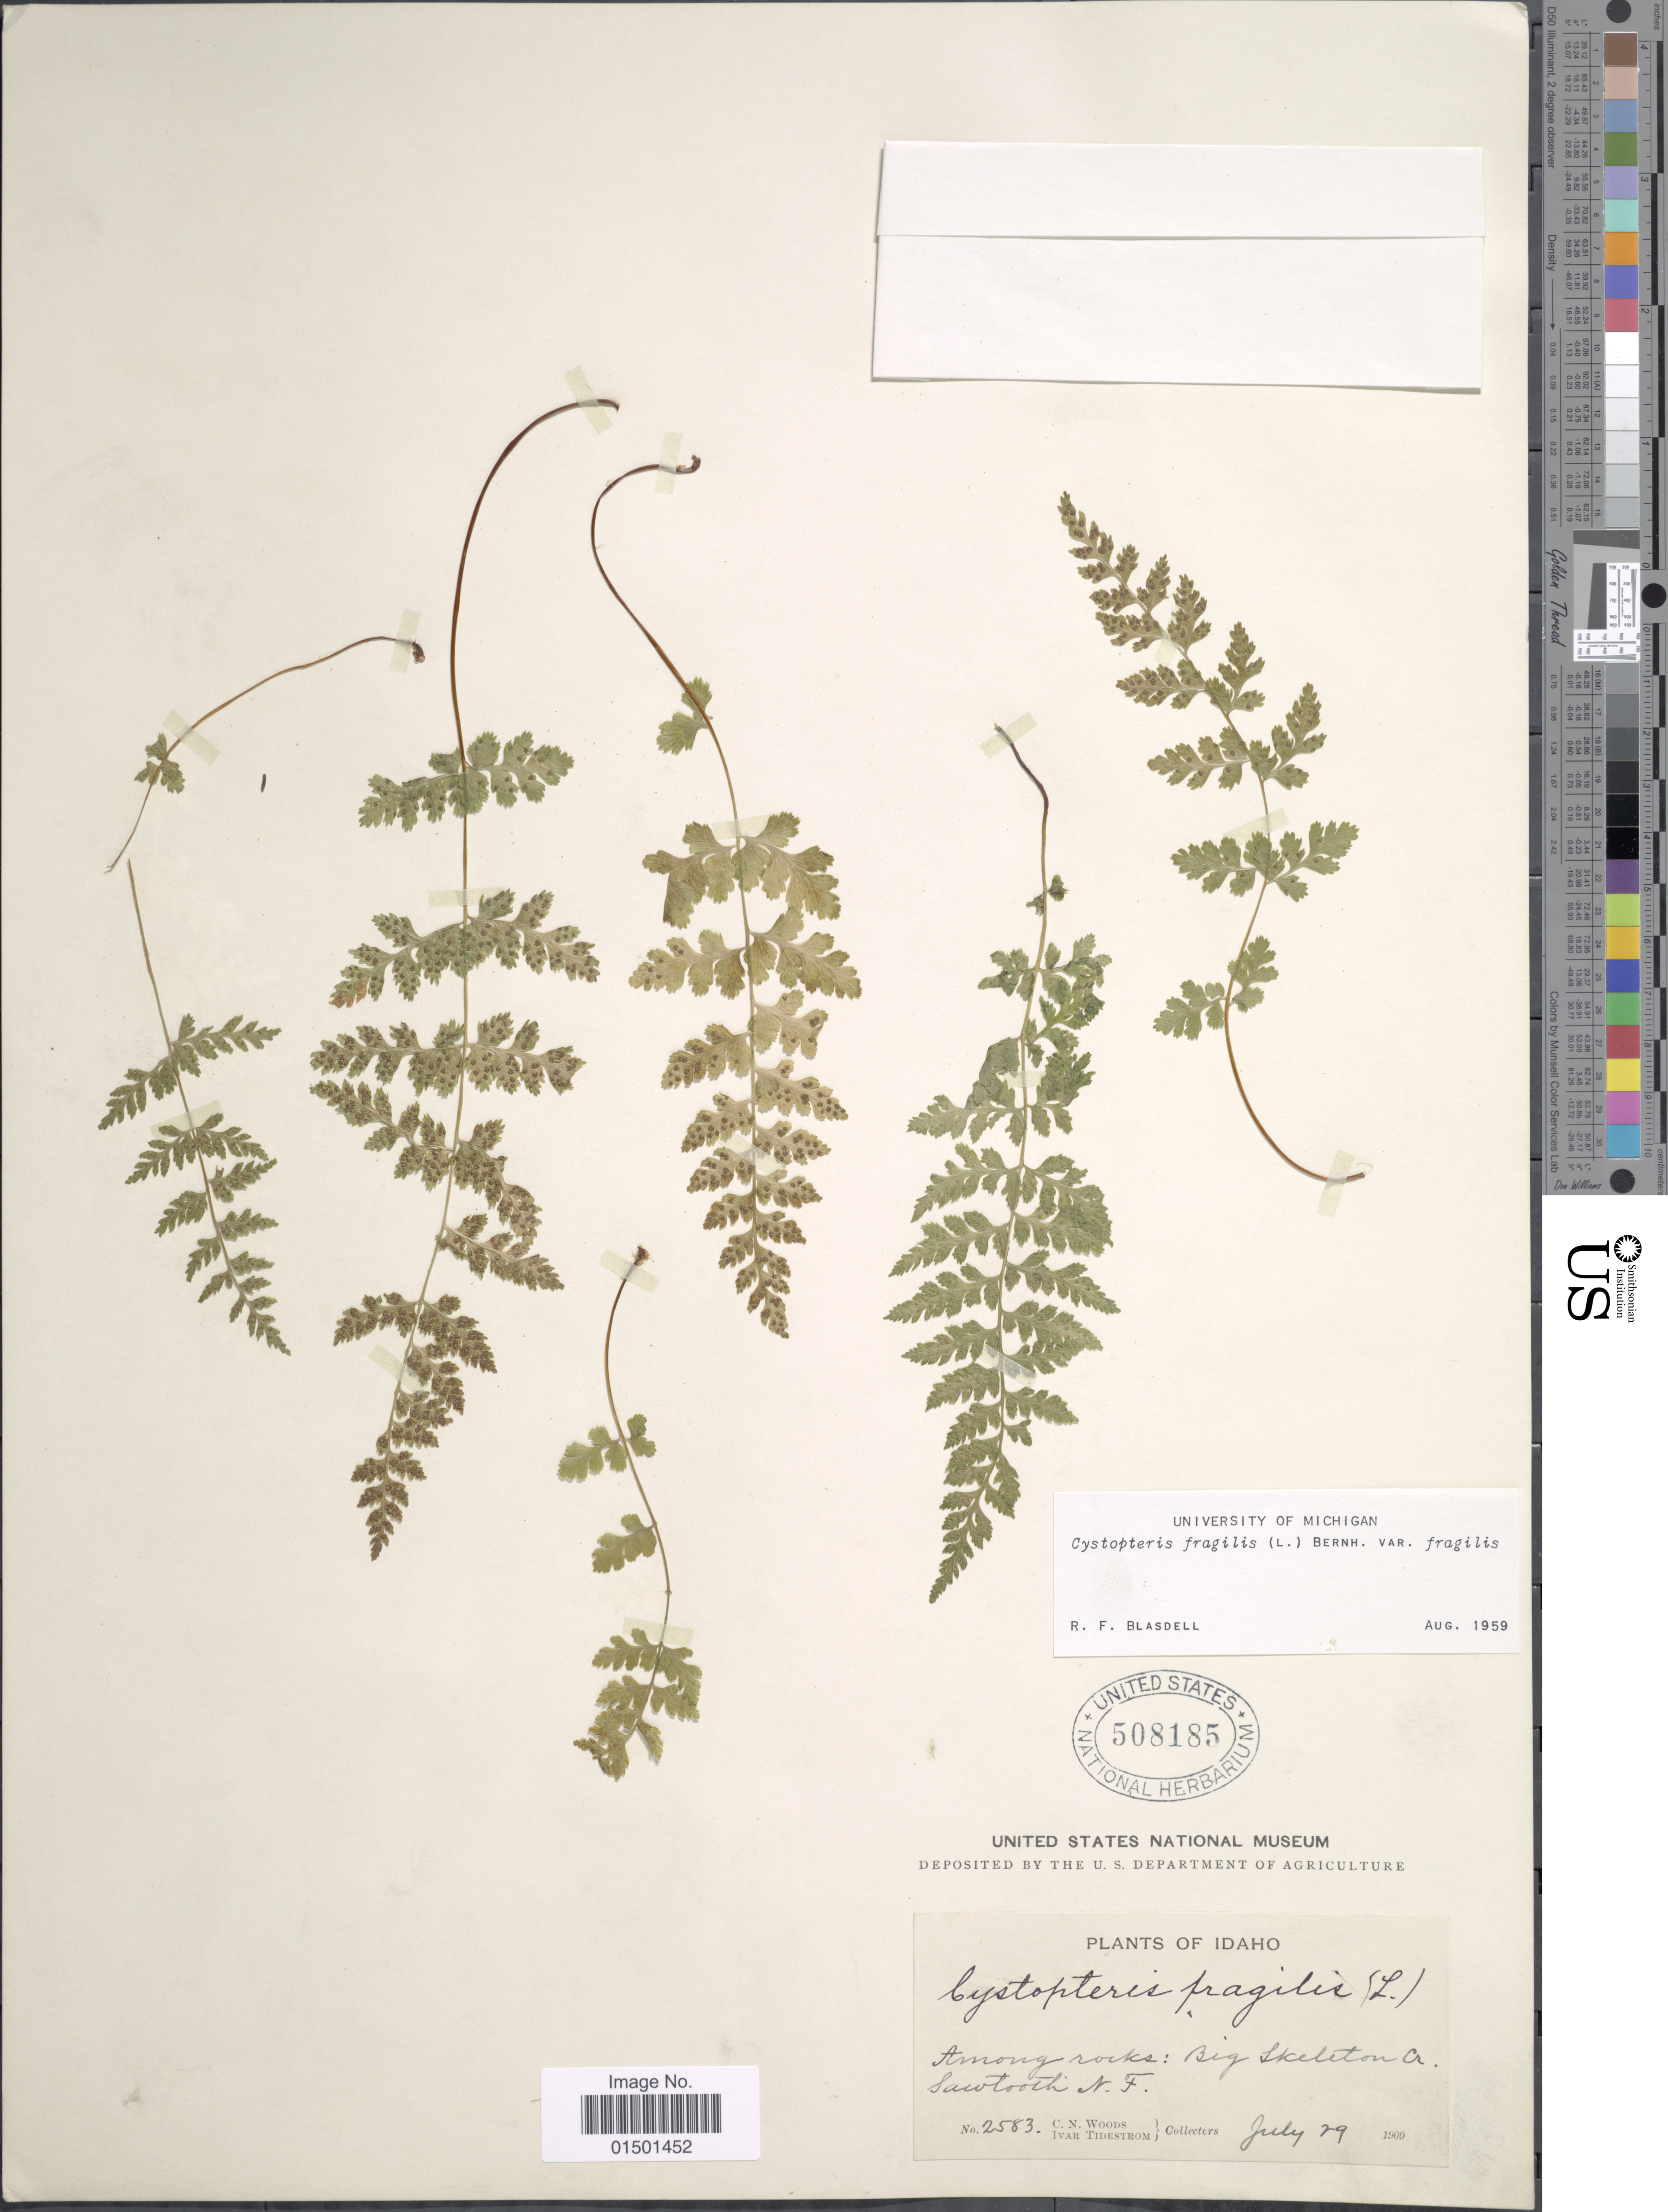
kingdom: Plantae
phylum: Tracheophyta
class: Polypodiopsida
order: Polypodiales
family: Cystopteridaceae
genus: Cystopteris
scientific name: Cystopteris fragilis var. fragilis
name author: (L.) Bernh.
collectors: C. Woods & I. F. Tidestrom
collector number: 2583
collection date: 1909-07-29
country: United States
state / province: Idaho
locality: Among rocks: Big Skeleton Cr. Sawtooth N.F.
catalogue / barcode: US 508185